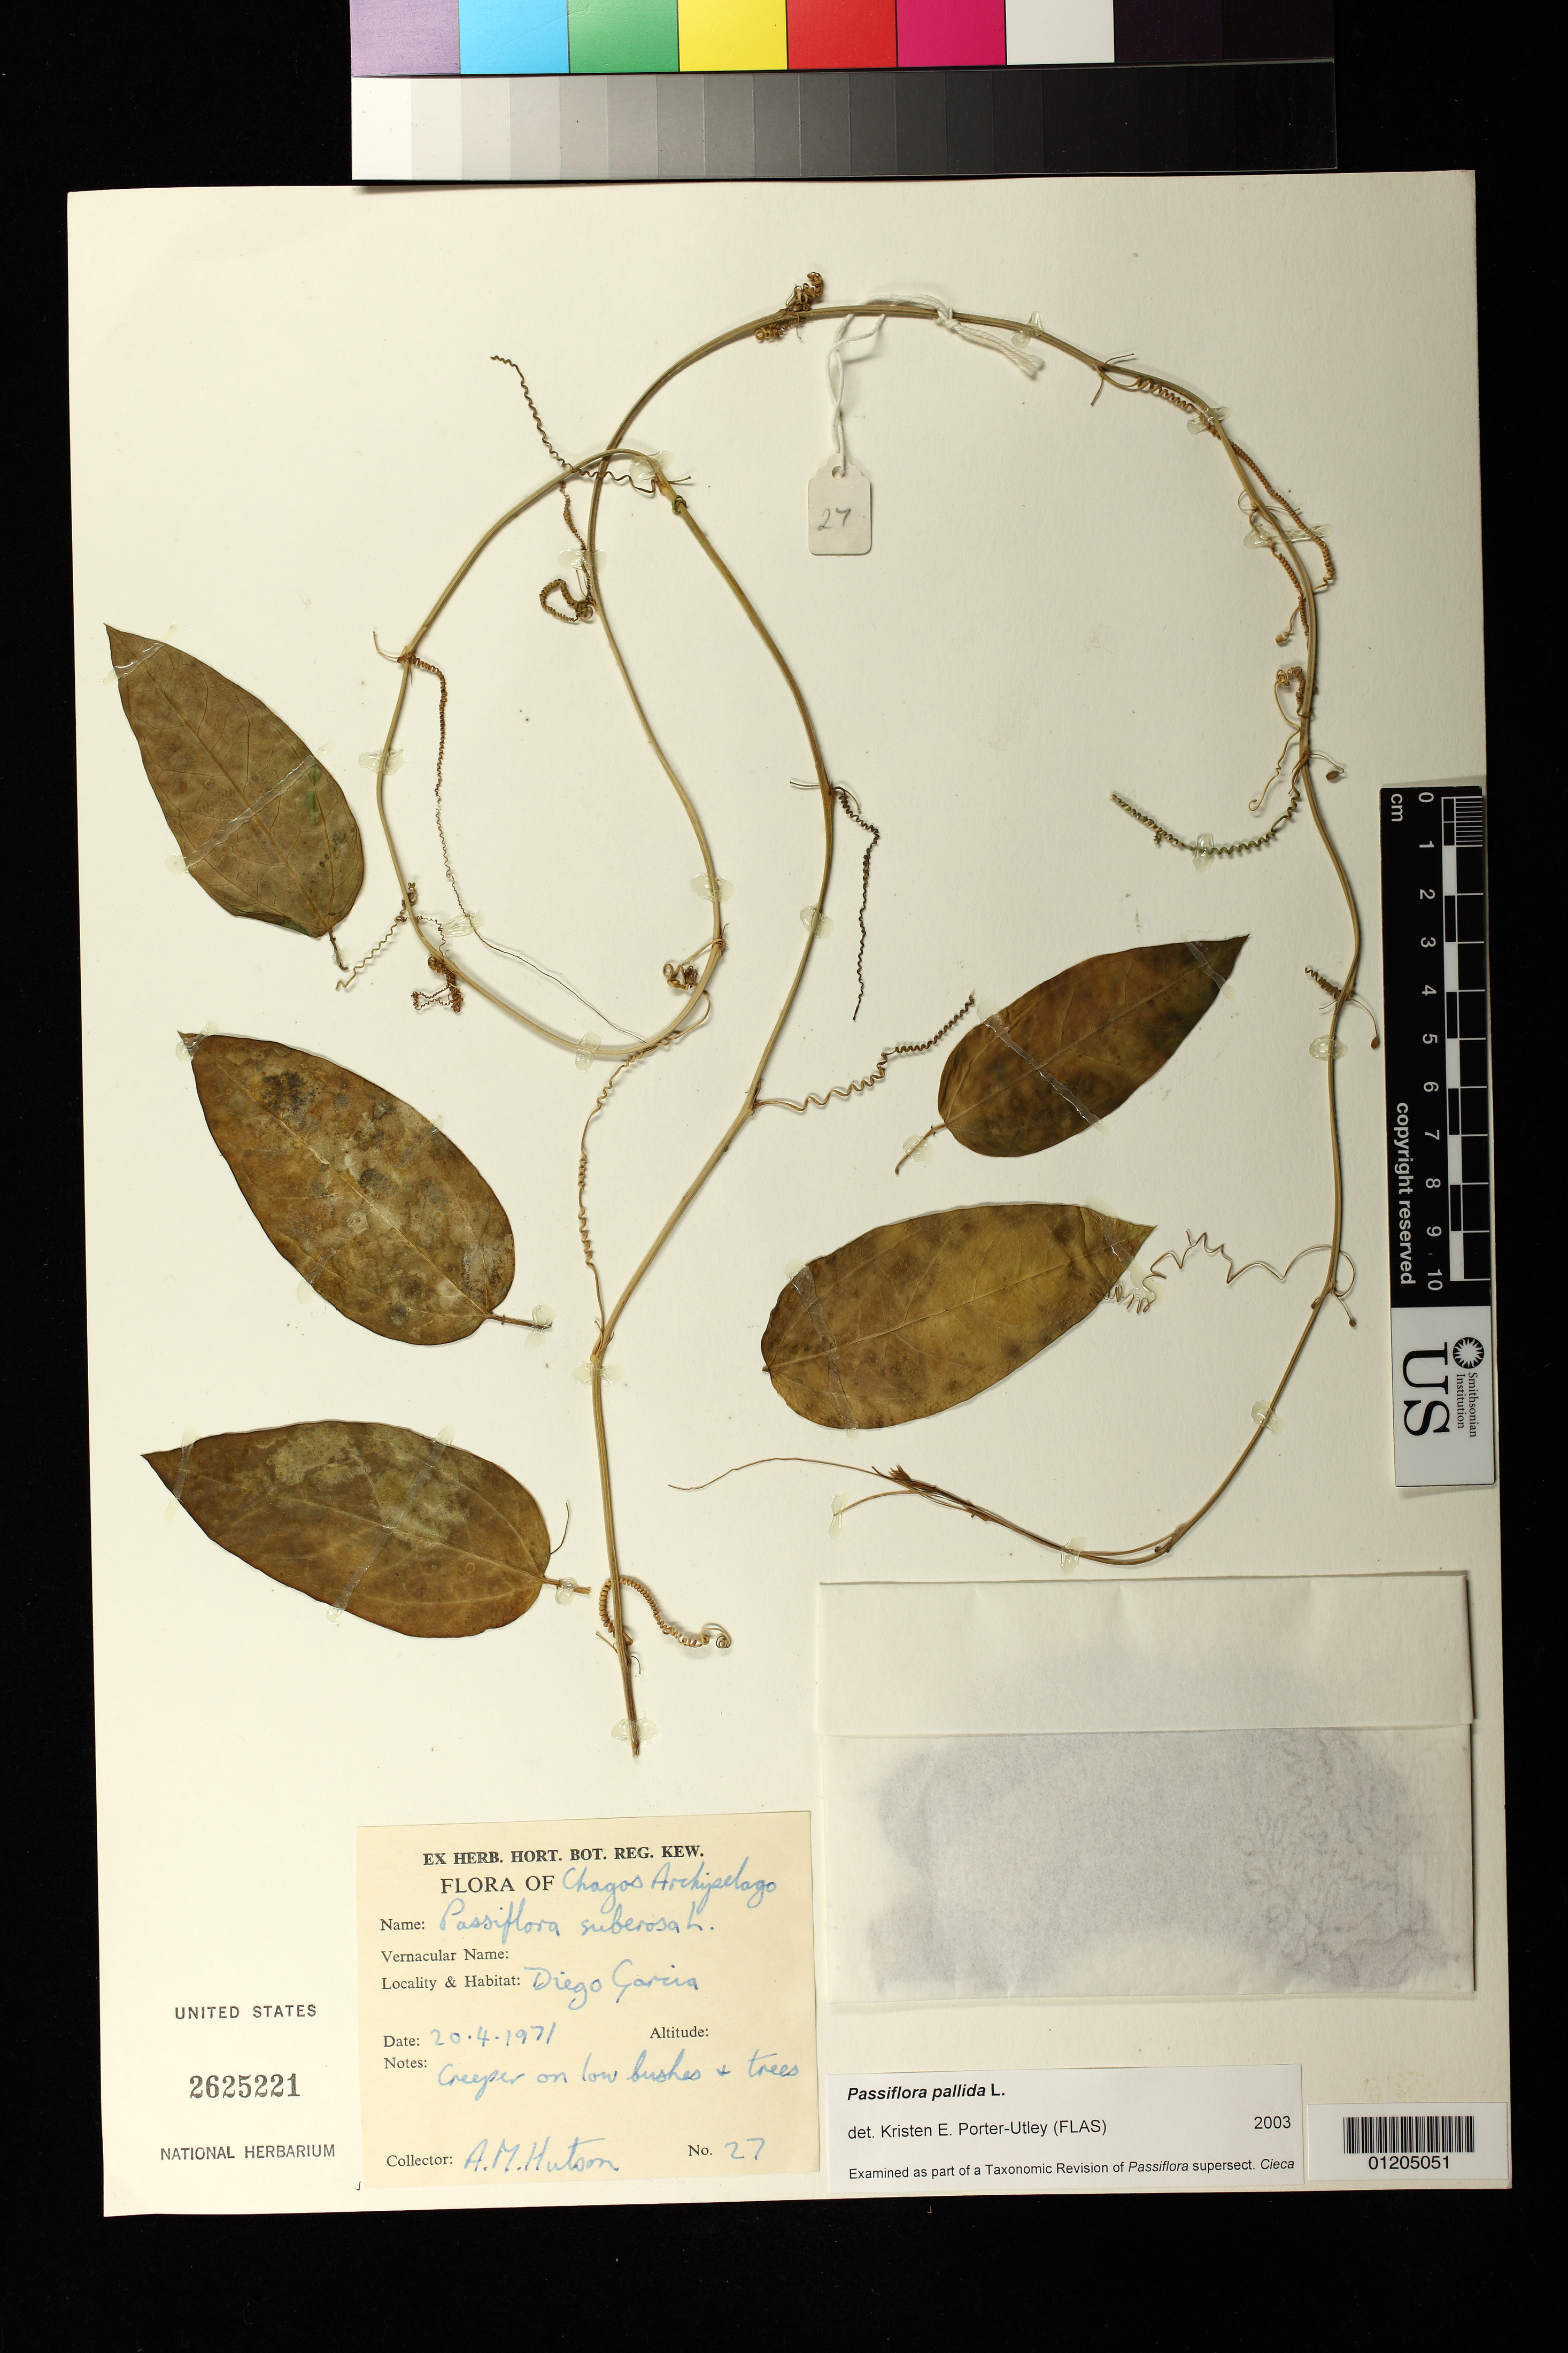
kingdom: Plantae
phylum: Tracheophyta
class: Magnoliopsida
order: Malpighiales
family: Passifloraceae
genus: Passiflora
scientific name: Passiflora pallida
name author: L.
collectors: A. Hutson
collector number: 27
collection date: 1971-04-20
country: Mauritius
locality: Chagos Archipelago:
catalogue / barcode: US 2625221